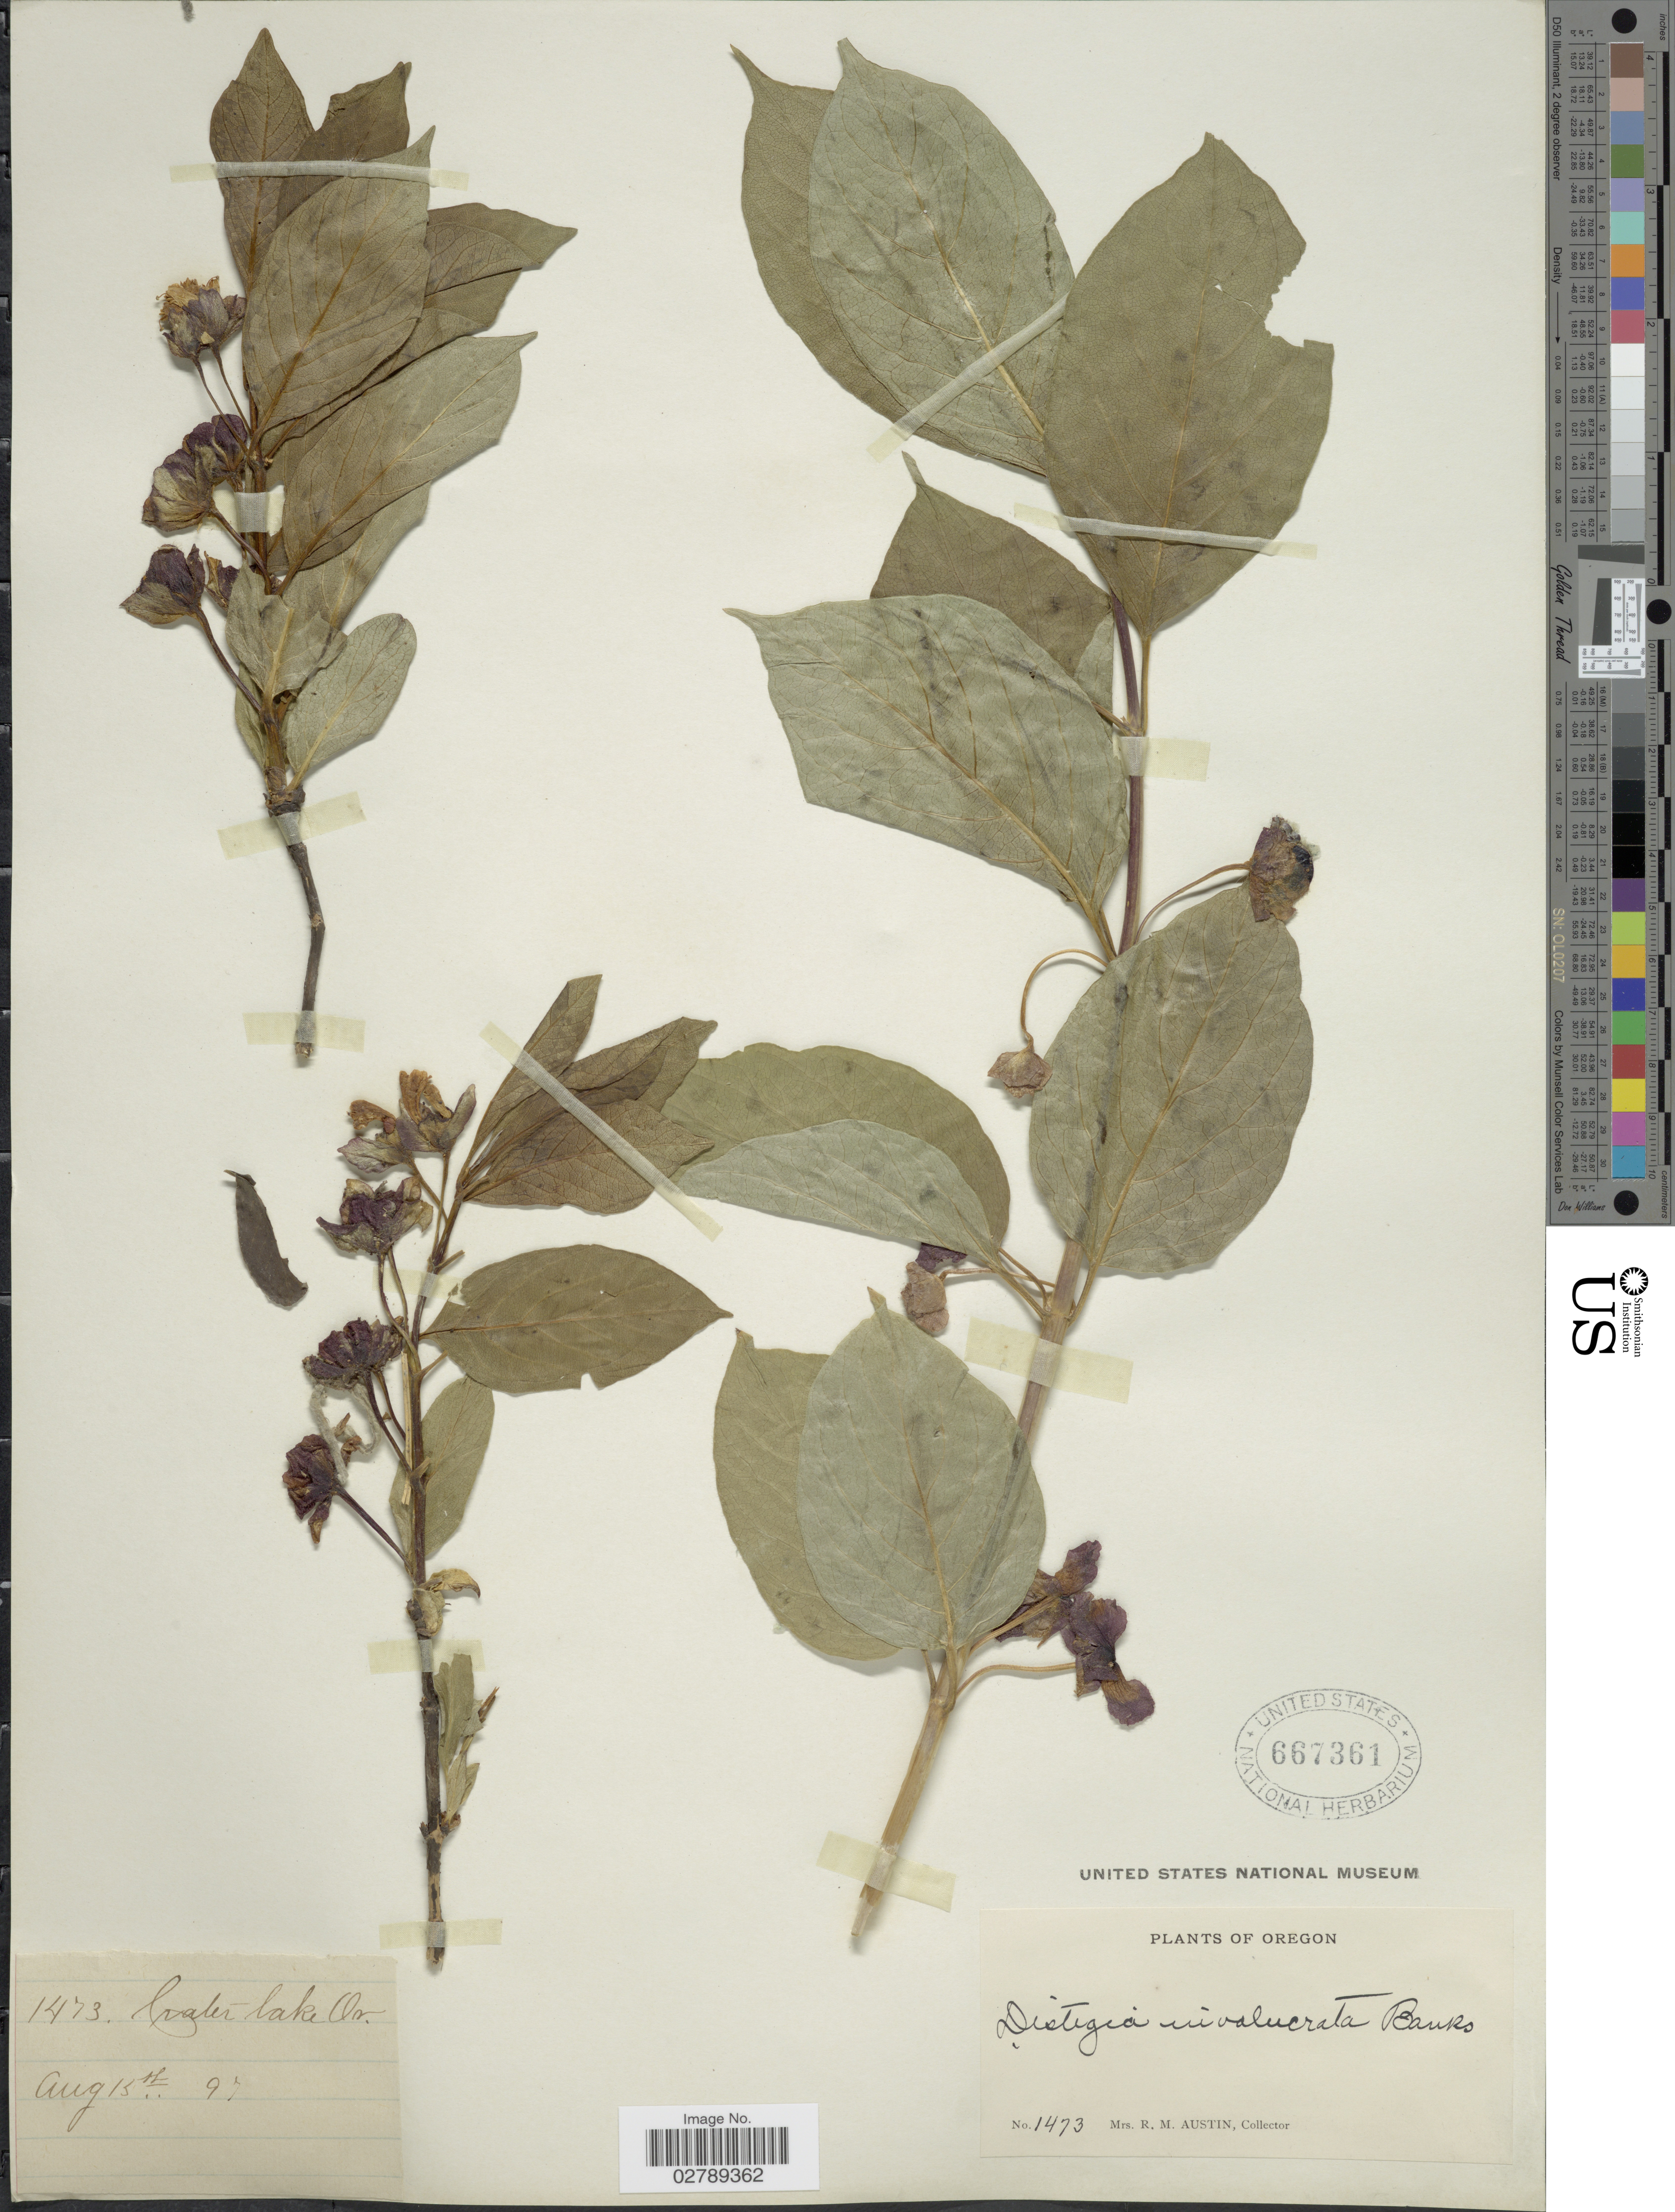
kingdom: Plantae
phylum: Tracheophyta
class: Magnoliopsida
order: Dipsacales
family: Caprifoliaceae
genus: Lonicera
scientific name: Lonicera involucrata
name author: (Richardson) Banks ex Spreng.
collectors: R. Austin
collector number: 1473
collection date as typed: Transcribed d/m/y: 13/8/97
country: United States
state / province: Oregon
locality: Crater lake.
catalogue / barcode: US 667361